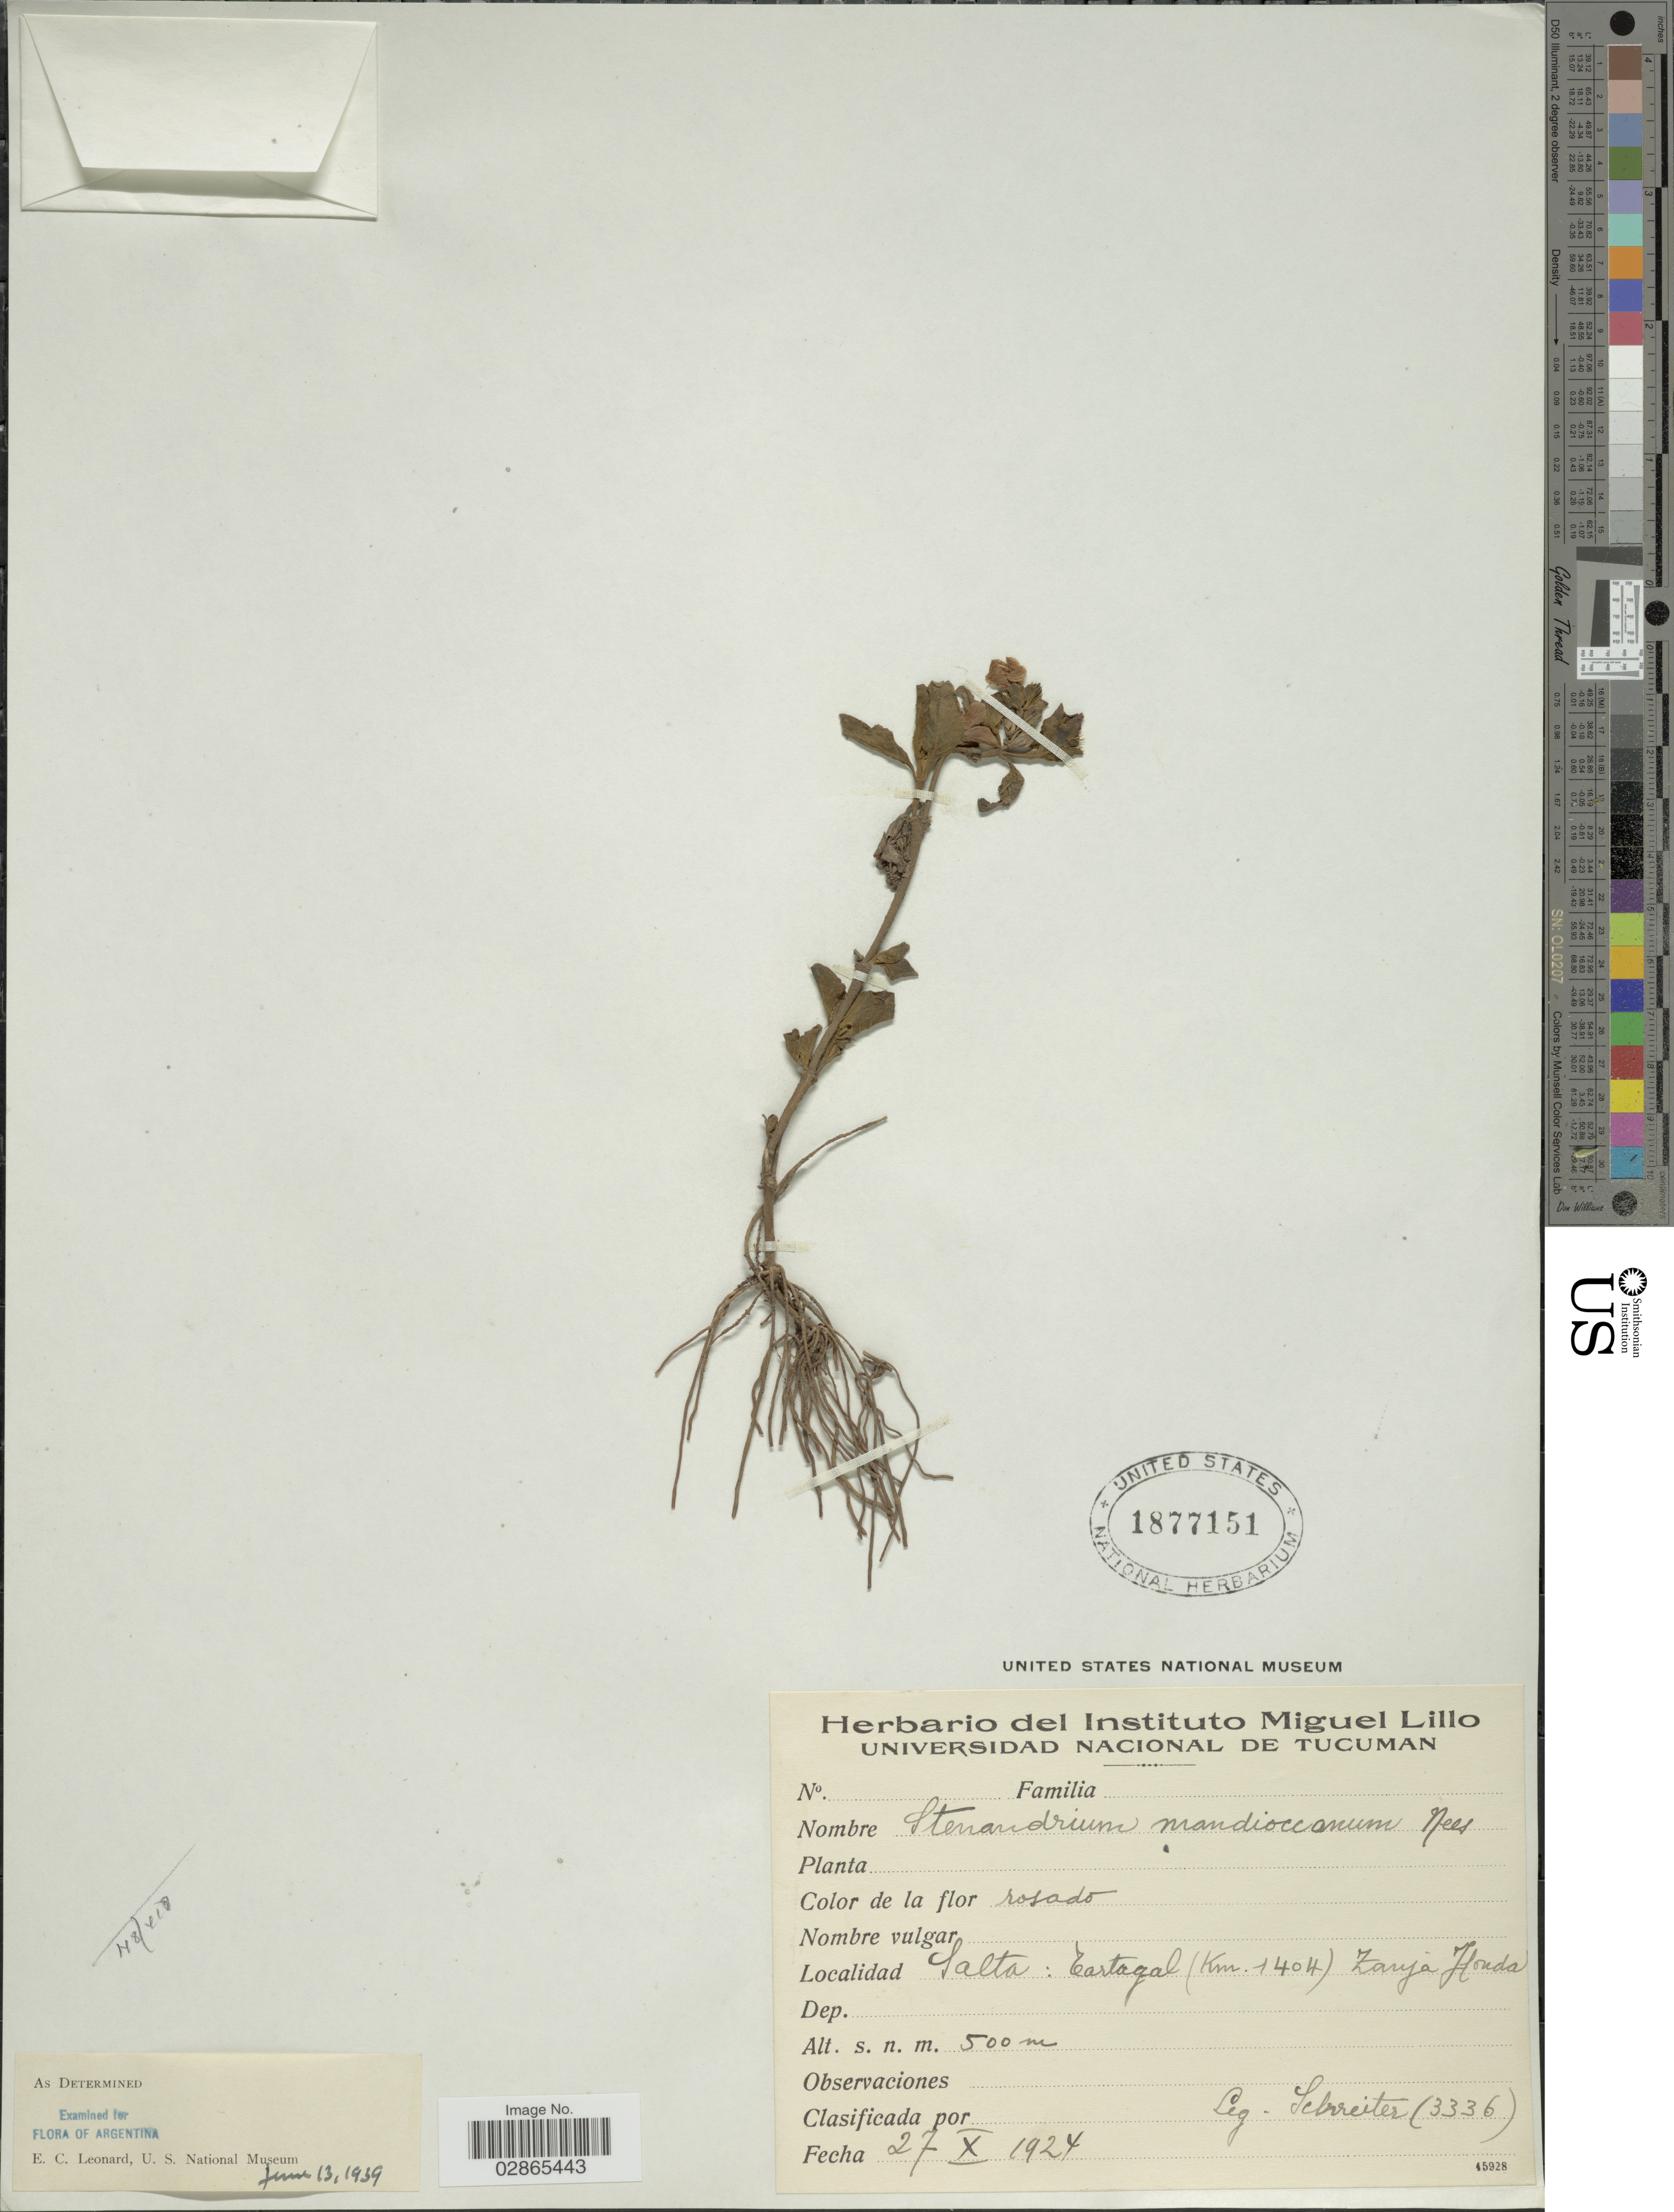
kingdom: Plantae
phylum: Tracheophyta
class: Magnoliopsida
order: Lamiales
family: Acanthaceae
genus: Stenandrium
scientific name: Stenandrium mandioccanum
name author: Nees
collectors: -. Schreiter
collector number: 3336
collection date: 1924-10-27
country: Argentina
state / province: Salta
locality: Tartagal (Km. 1404). Zanja Honda.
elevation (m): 500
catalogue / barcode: US 1877151